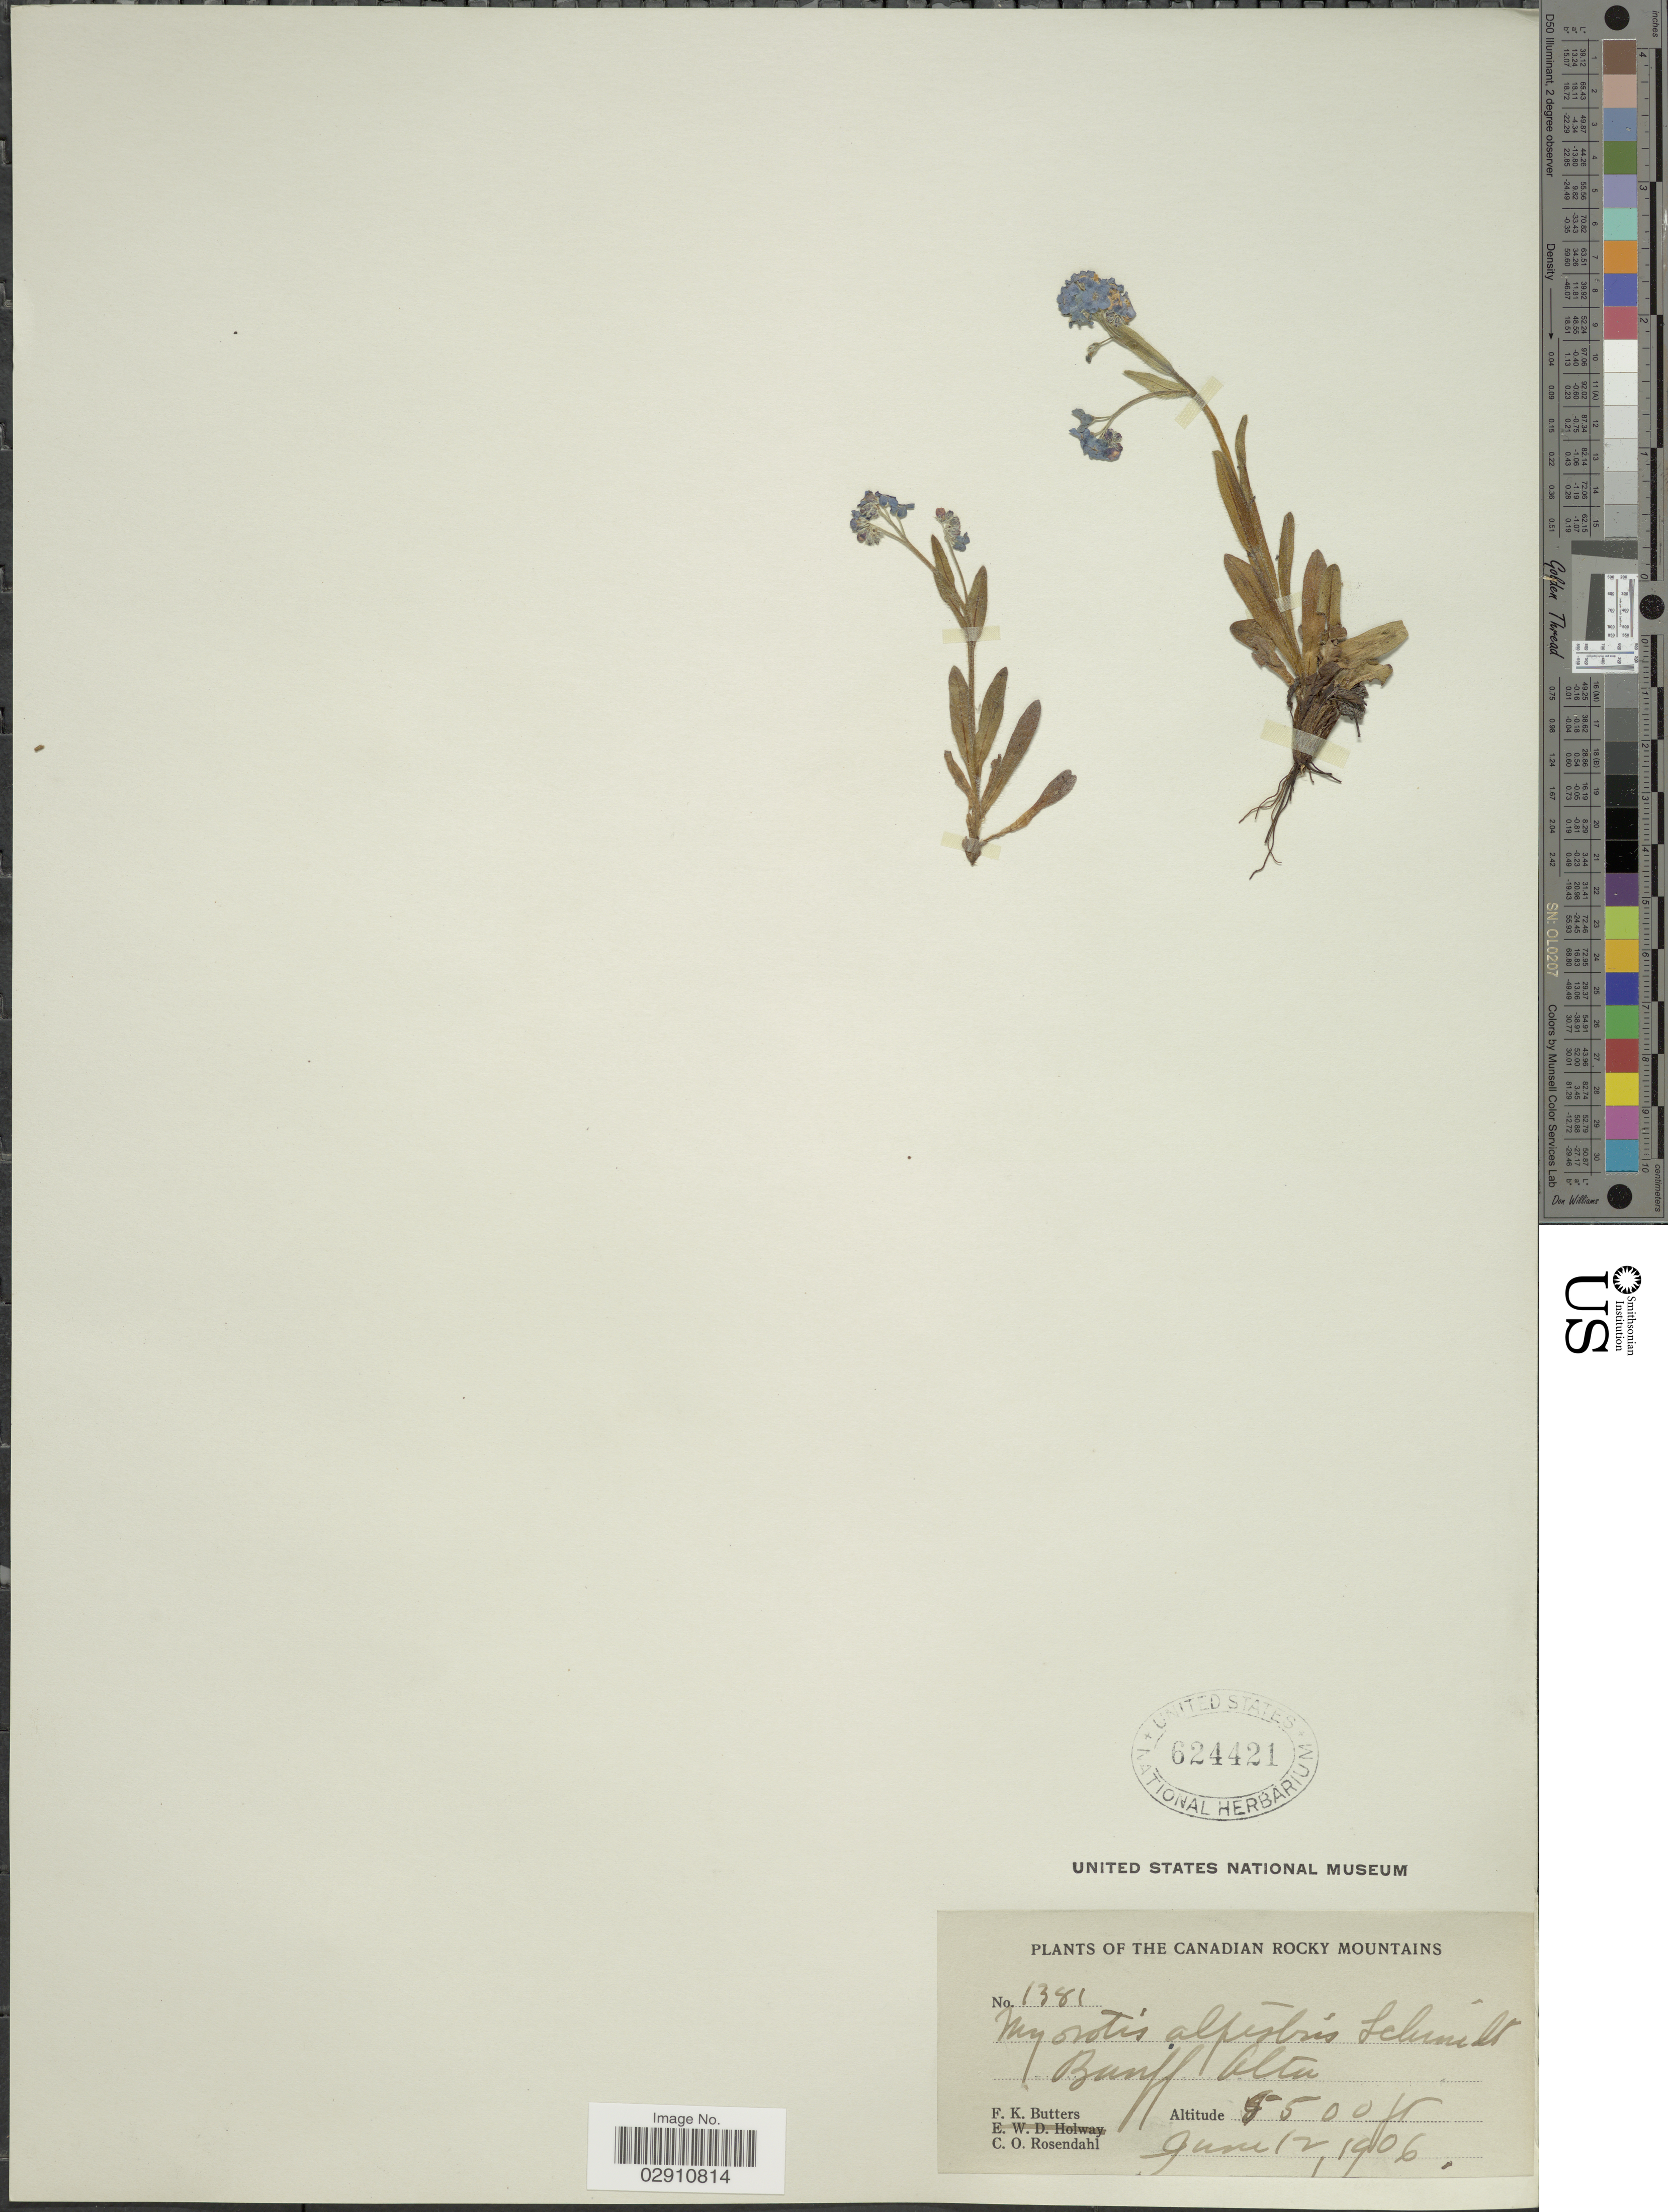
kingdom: Plantae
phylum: Tracheophyta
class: Magnoliopsida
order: Boraginales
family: Boraginaceae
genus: Myosotis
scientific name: Myosotis alpestris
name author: F.W. Schmidt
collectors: F. K. Butters & C. O. Rosendahl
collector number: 1381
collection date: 1906-06-12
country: Canada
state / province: Alberta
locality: Canadian Rocky Mountains. Banff Alta.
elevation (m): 1676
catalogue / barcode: US 624421